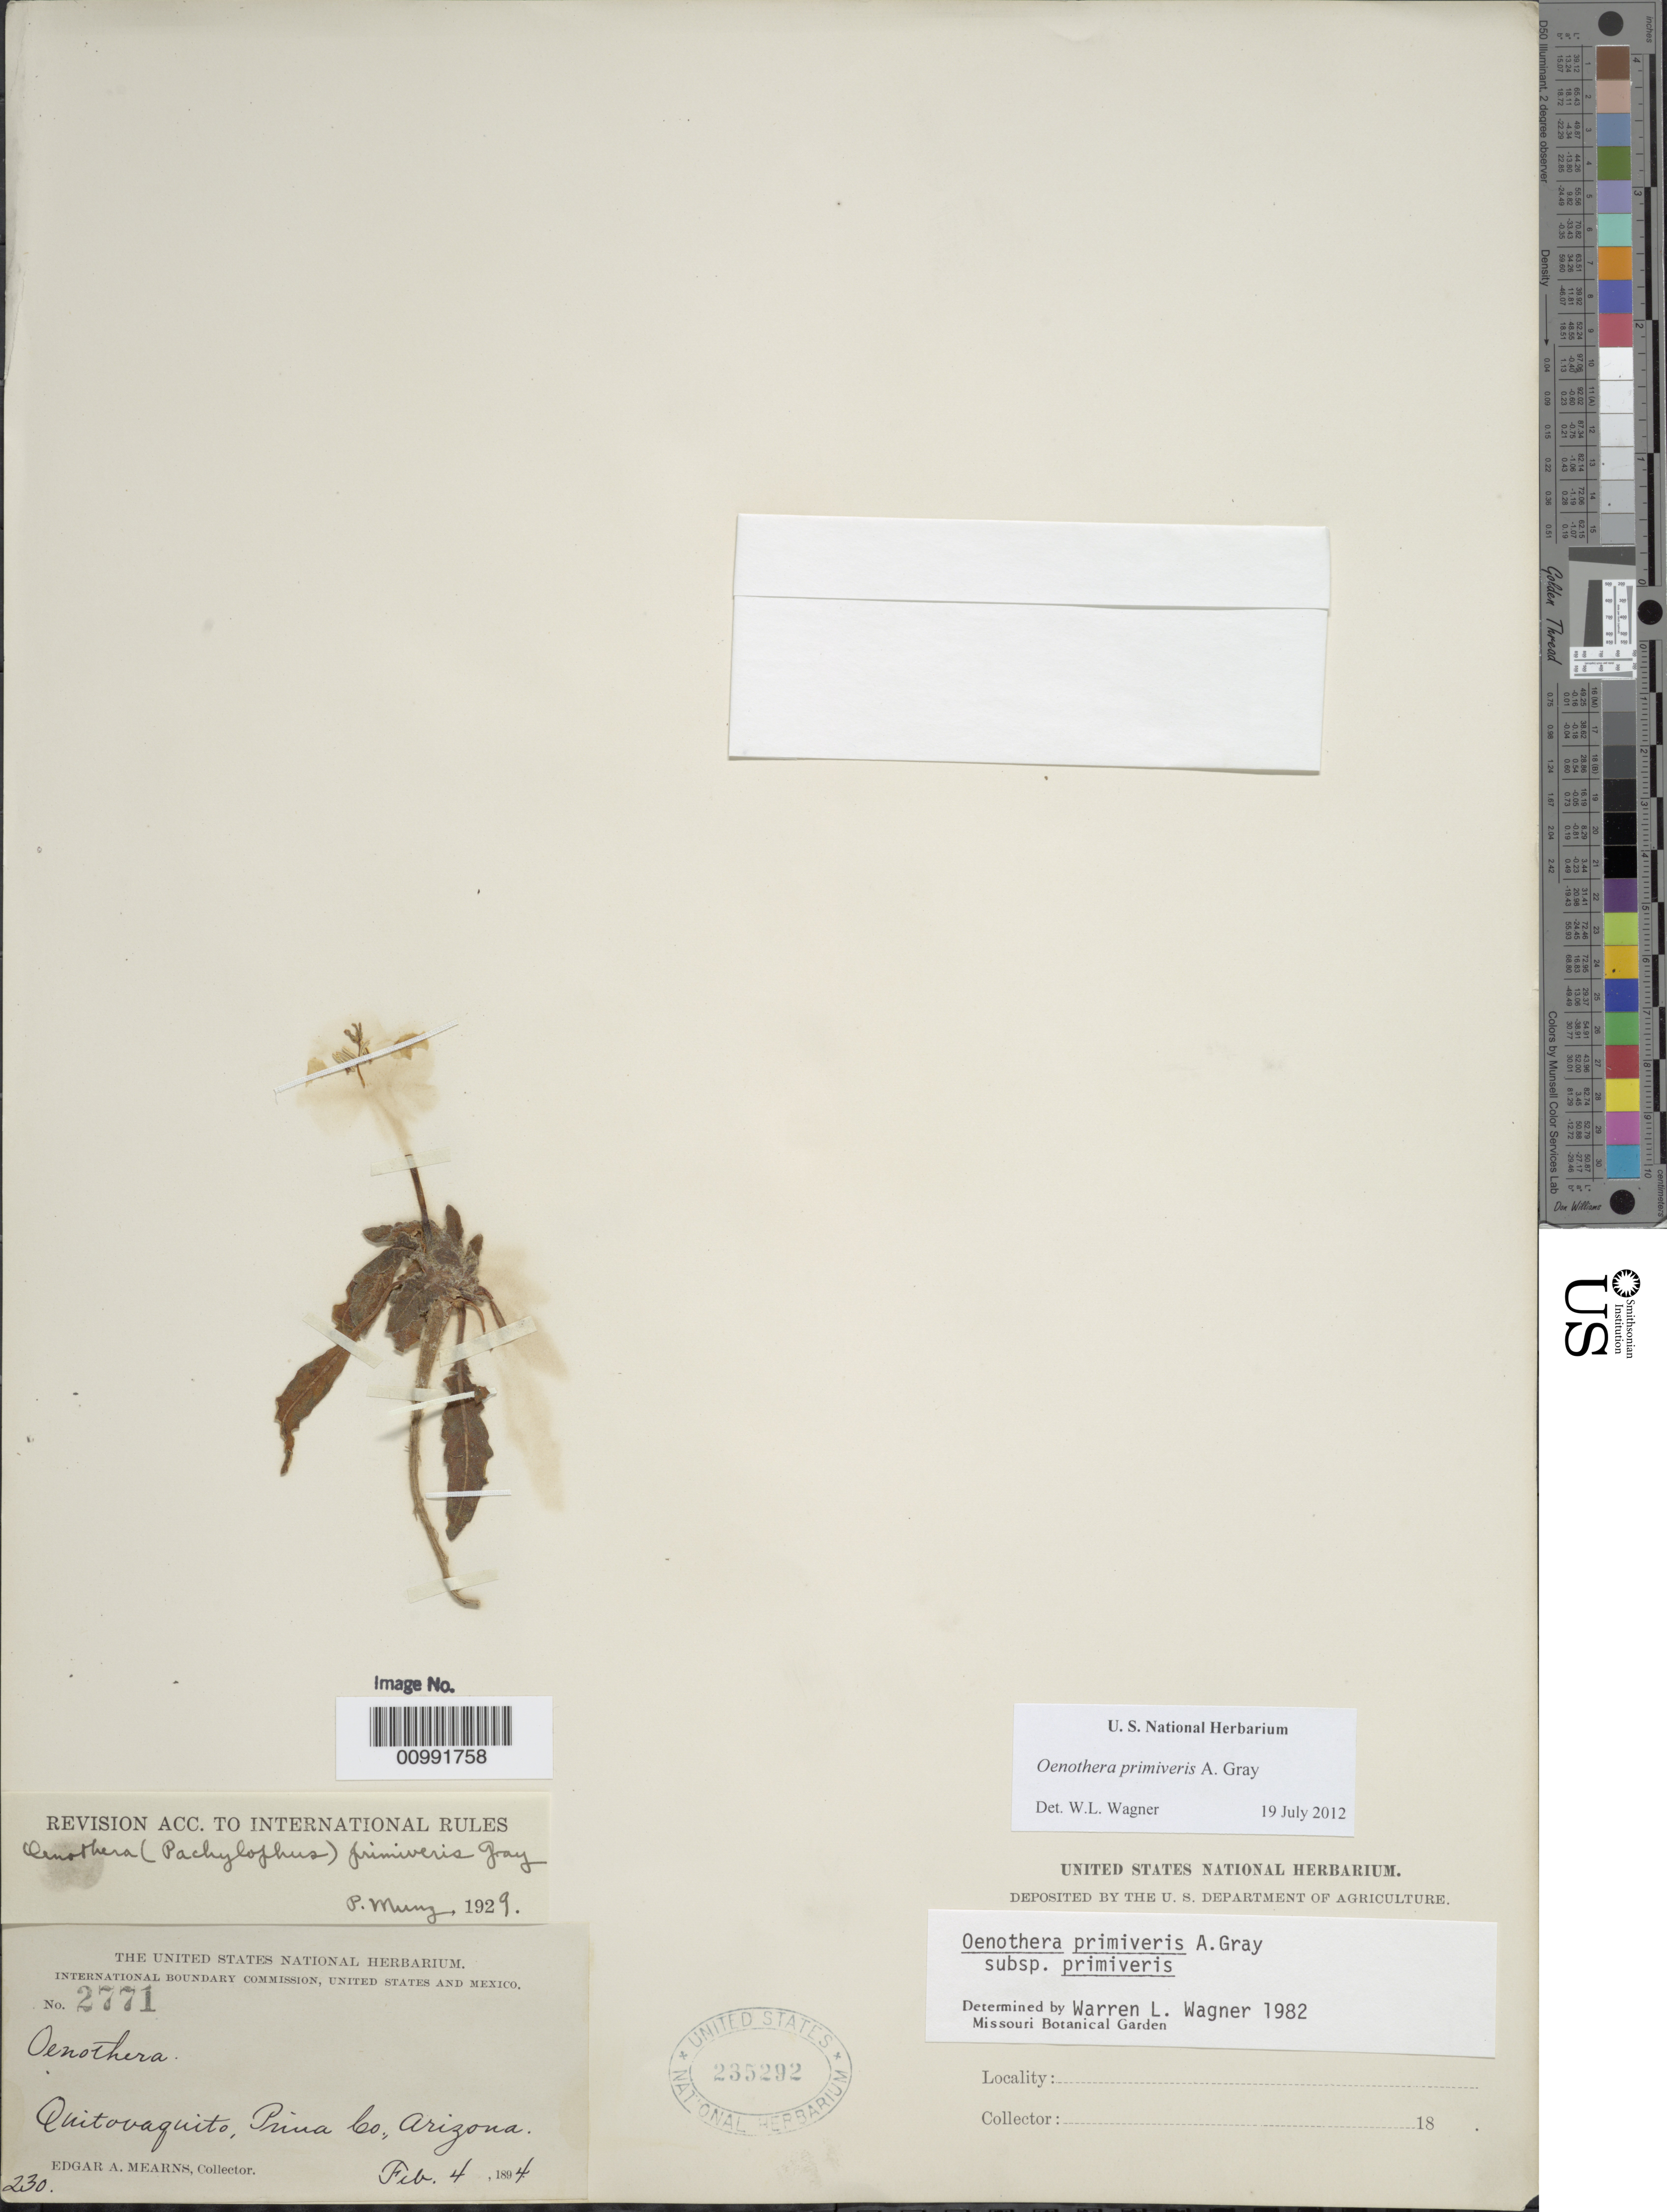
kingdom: Plantae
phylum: Tracheophyta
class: Magnoliopsida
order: Myrtales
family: Onagraceae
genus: Oenothera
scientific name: Oenothera primiveris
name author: A. Gray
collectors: E. A. Mearns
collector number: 2771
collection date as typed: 04 Feb 1894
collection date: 1894-02-04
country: United States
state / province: Arizona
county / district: Pima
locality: Quitovaquito.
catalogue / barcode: US 235292